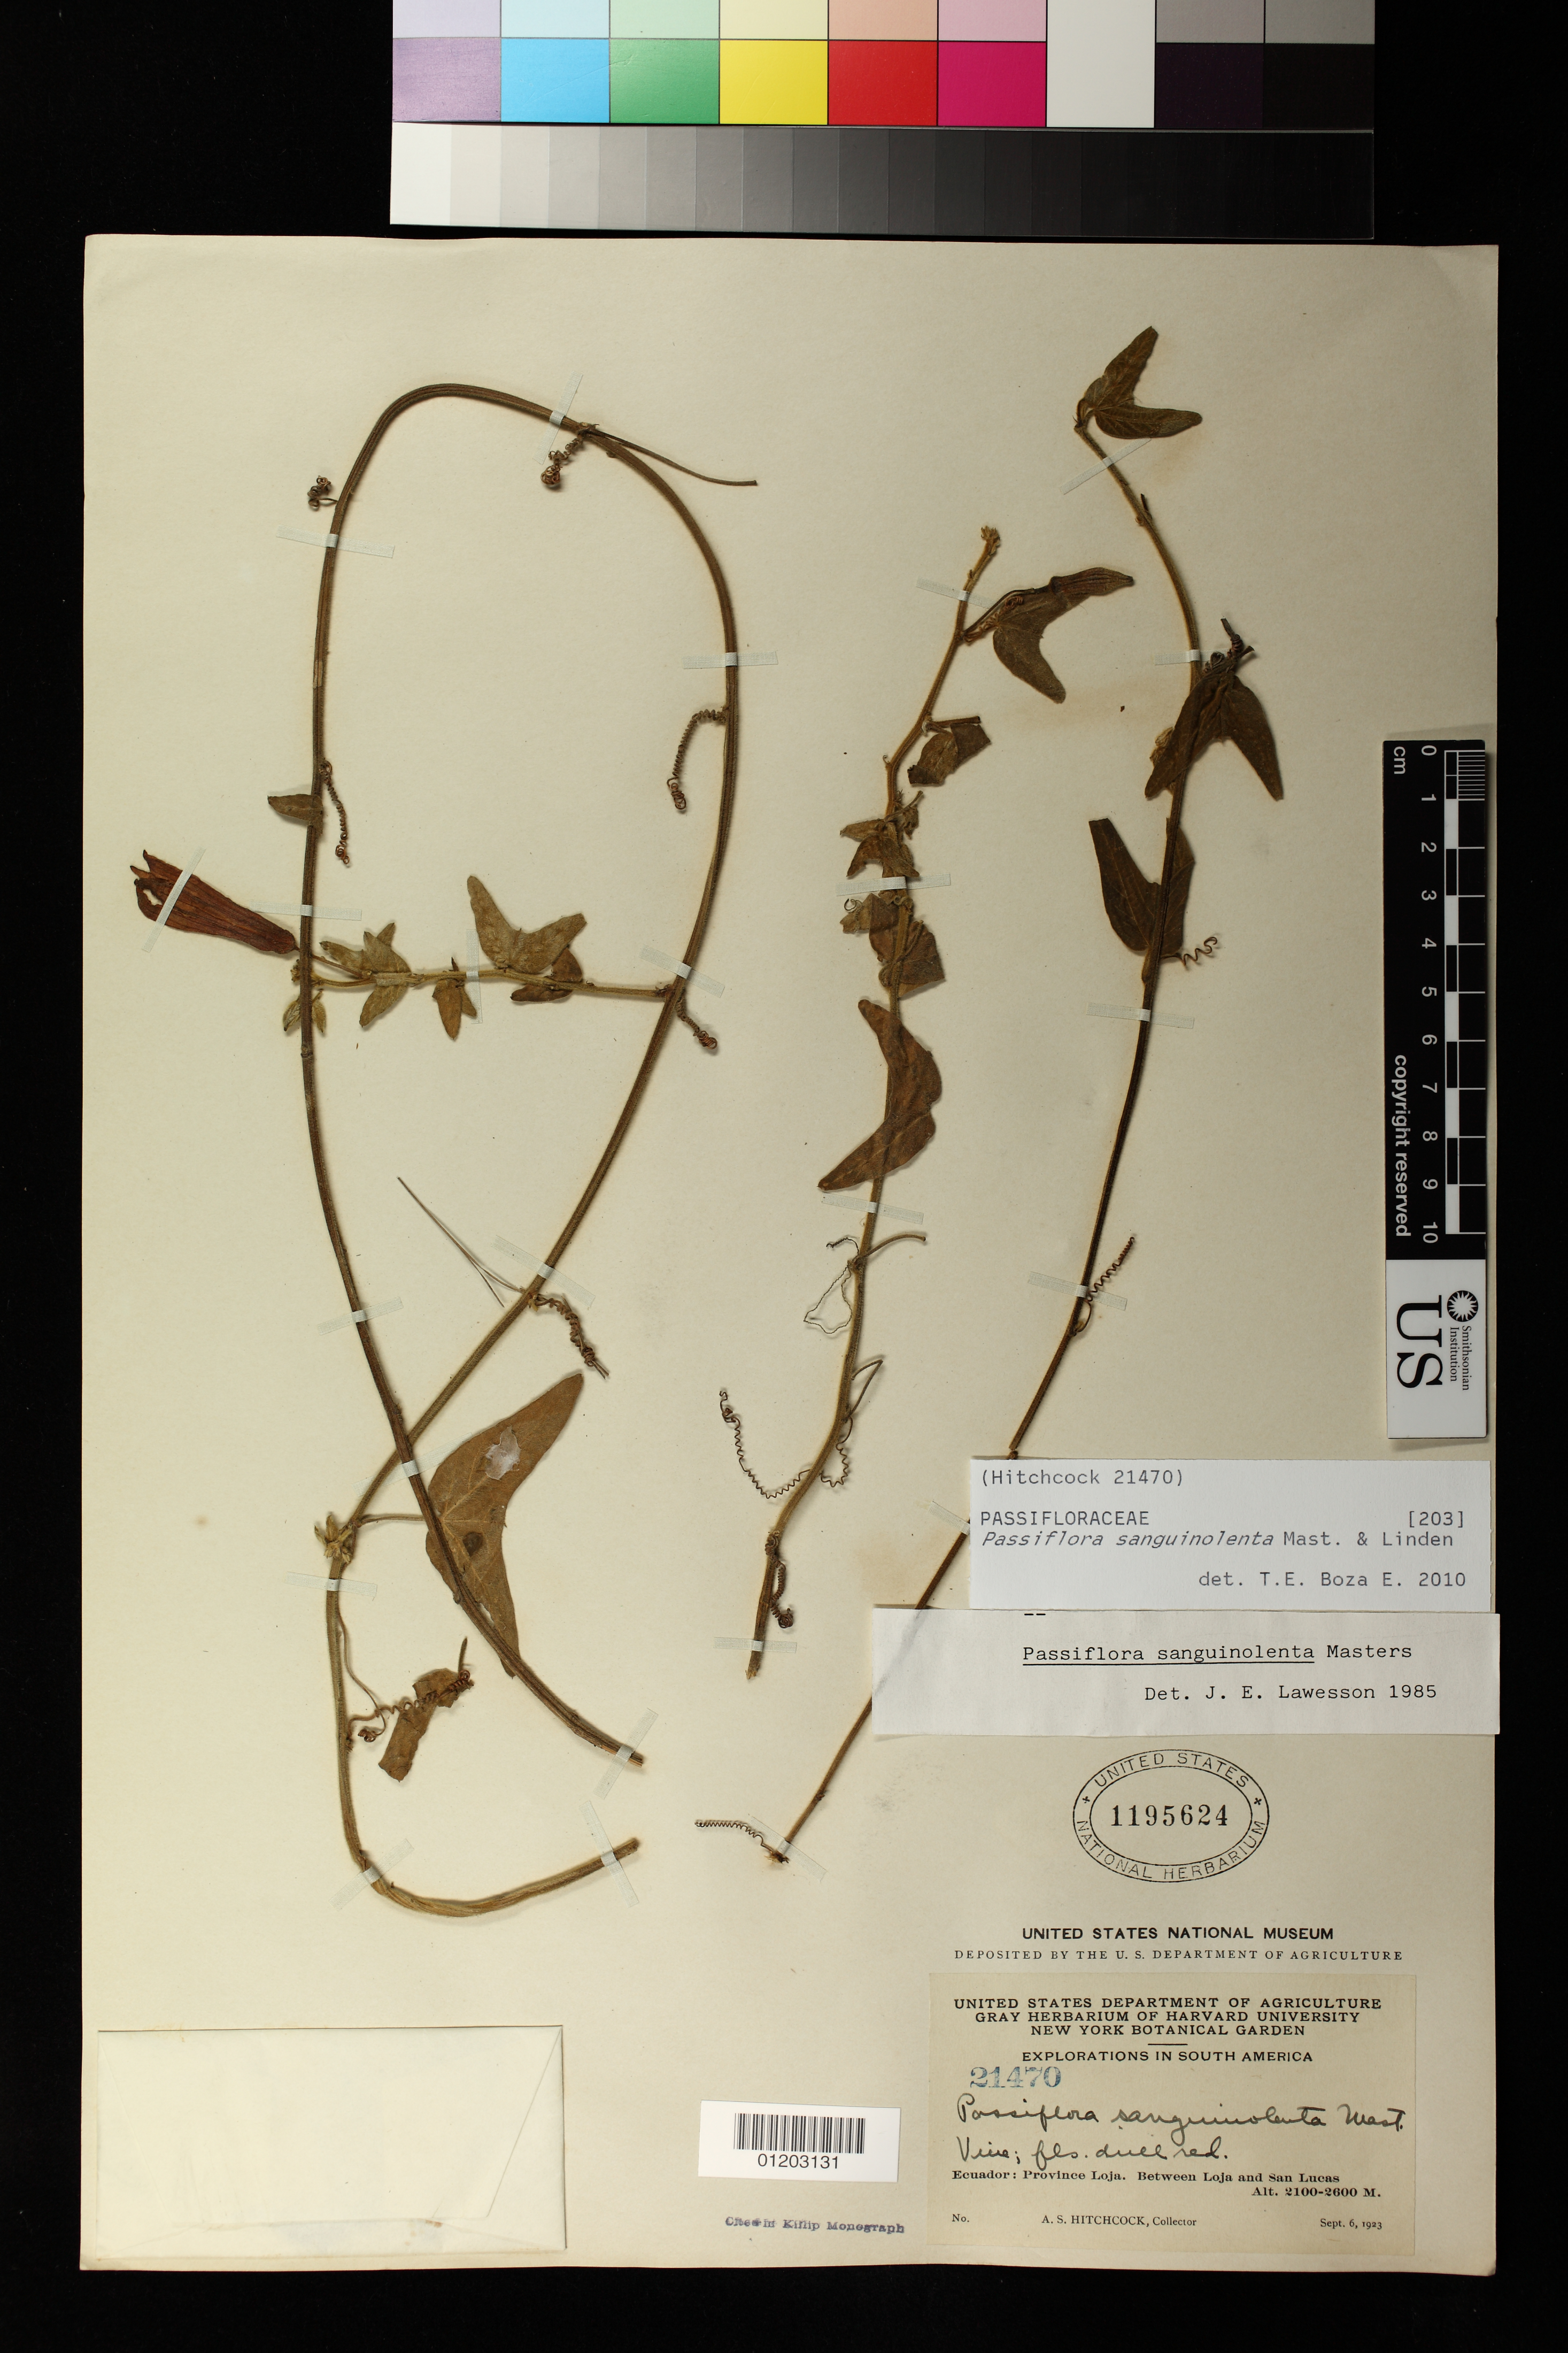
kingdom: Plantae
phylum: Tracheophyta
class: Magnoliopsida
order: Malpighiales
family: Passifloraceae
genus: Passiflora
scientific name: Passiflora sanguinolenta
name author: Mast. & Linden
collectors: A. S. Hitchcock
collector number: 21470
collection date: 1923-09-06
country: Ecuador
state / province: Loja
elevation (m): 2100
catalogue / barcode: US 1195624